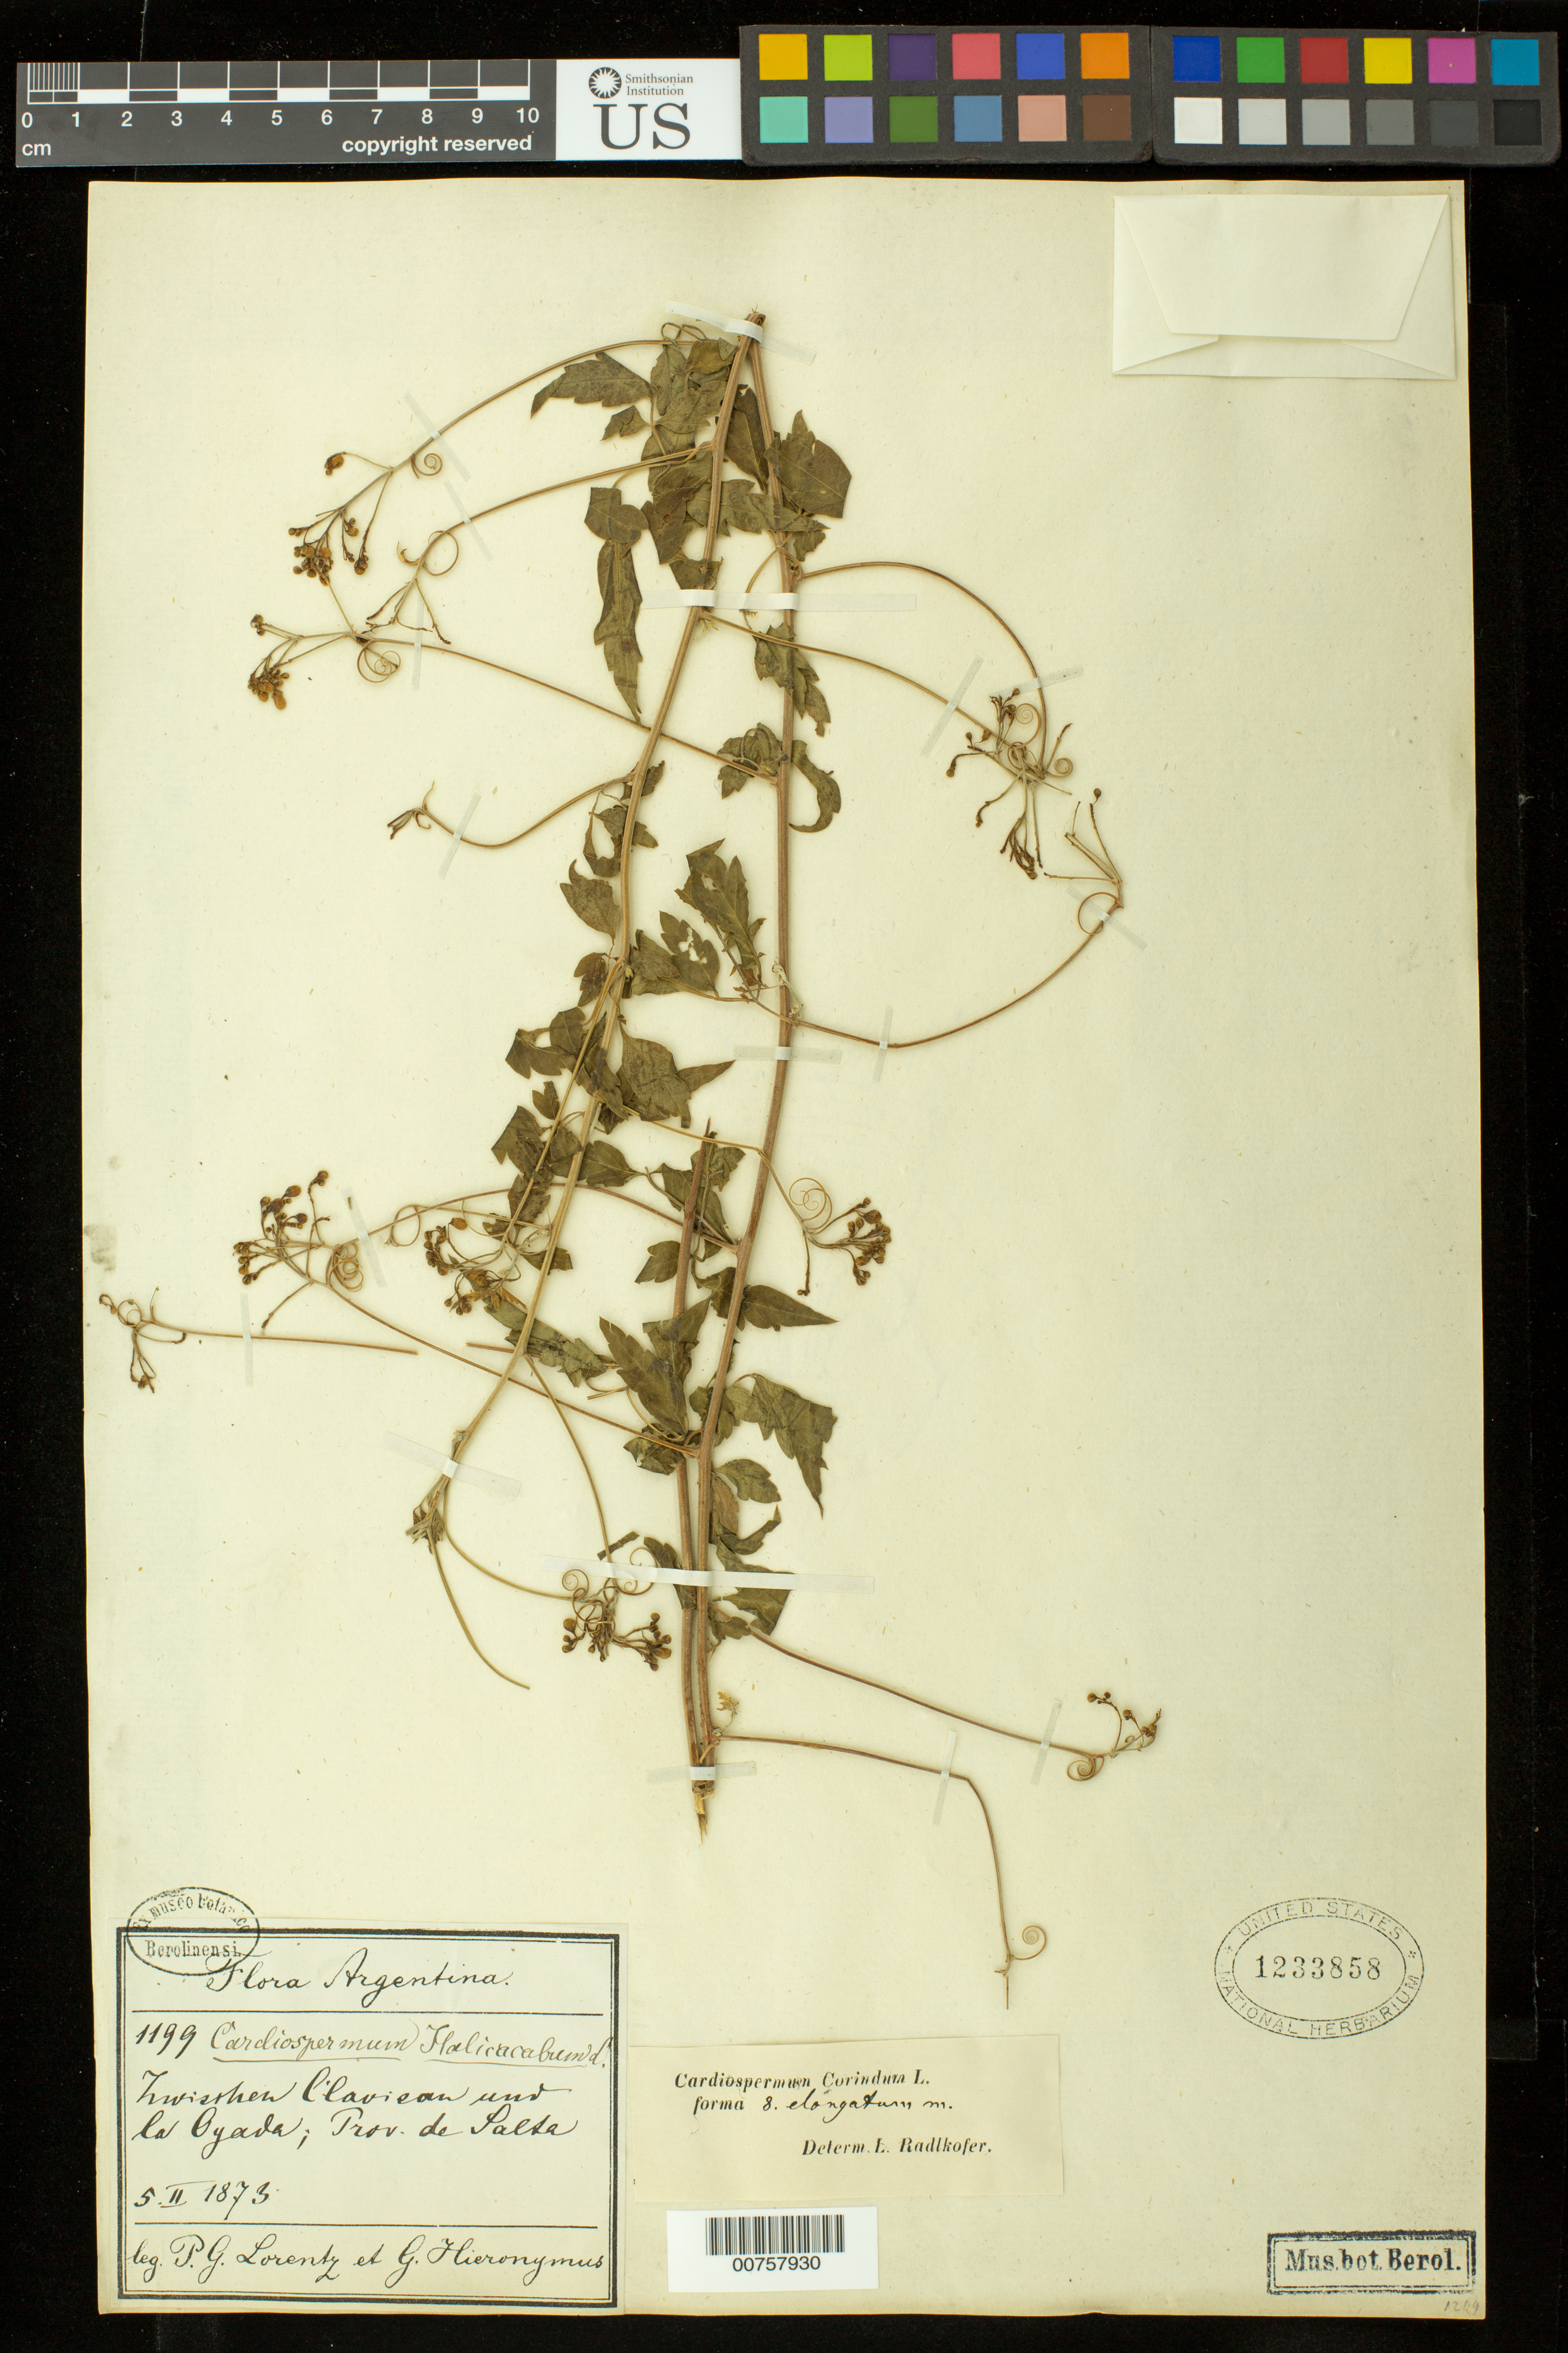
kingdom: Plantae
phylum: Tracheophyta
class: Magnoliopsida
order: Sapindales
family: Sapindaceae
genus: Cardiospermum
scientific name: Cardiospermum corindum f. elongatum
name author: Radlk.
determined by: Radlkofer, L. A. T.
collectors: P. G. Lorentz & A. Hierro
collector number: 1199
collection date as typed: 05 Feb 1873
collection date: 1873-02-05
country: Argentina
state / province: Salta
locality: -wisthen Clavican und la Oyada.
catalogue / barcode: US 1233858